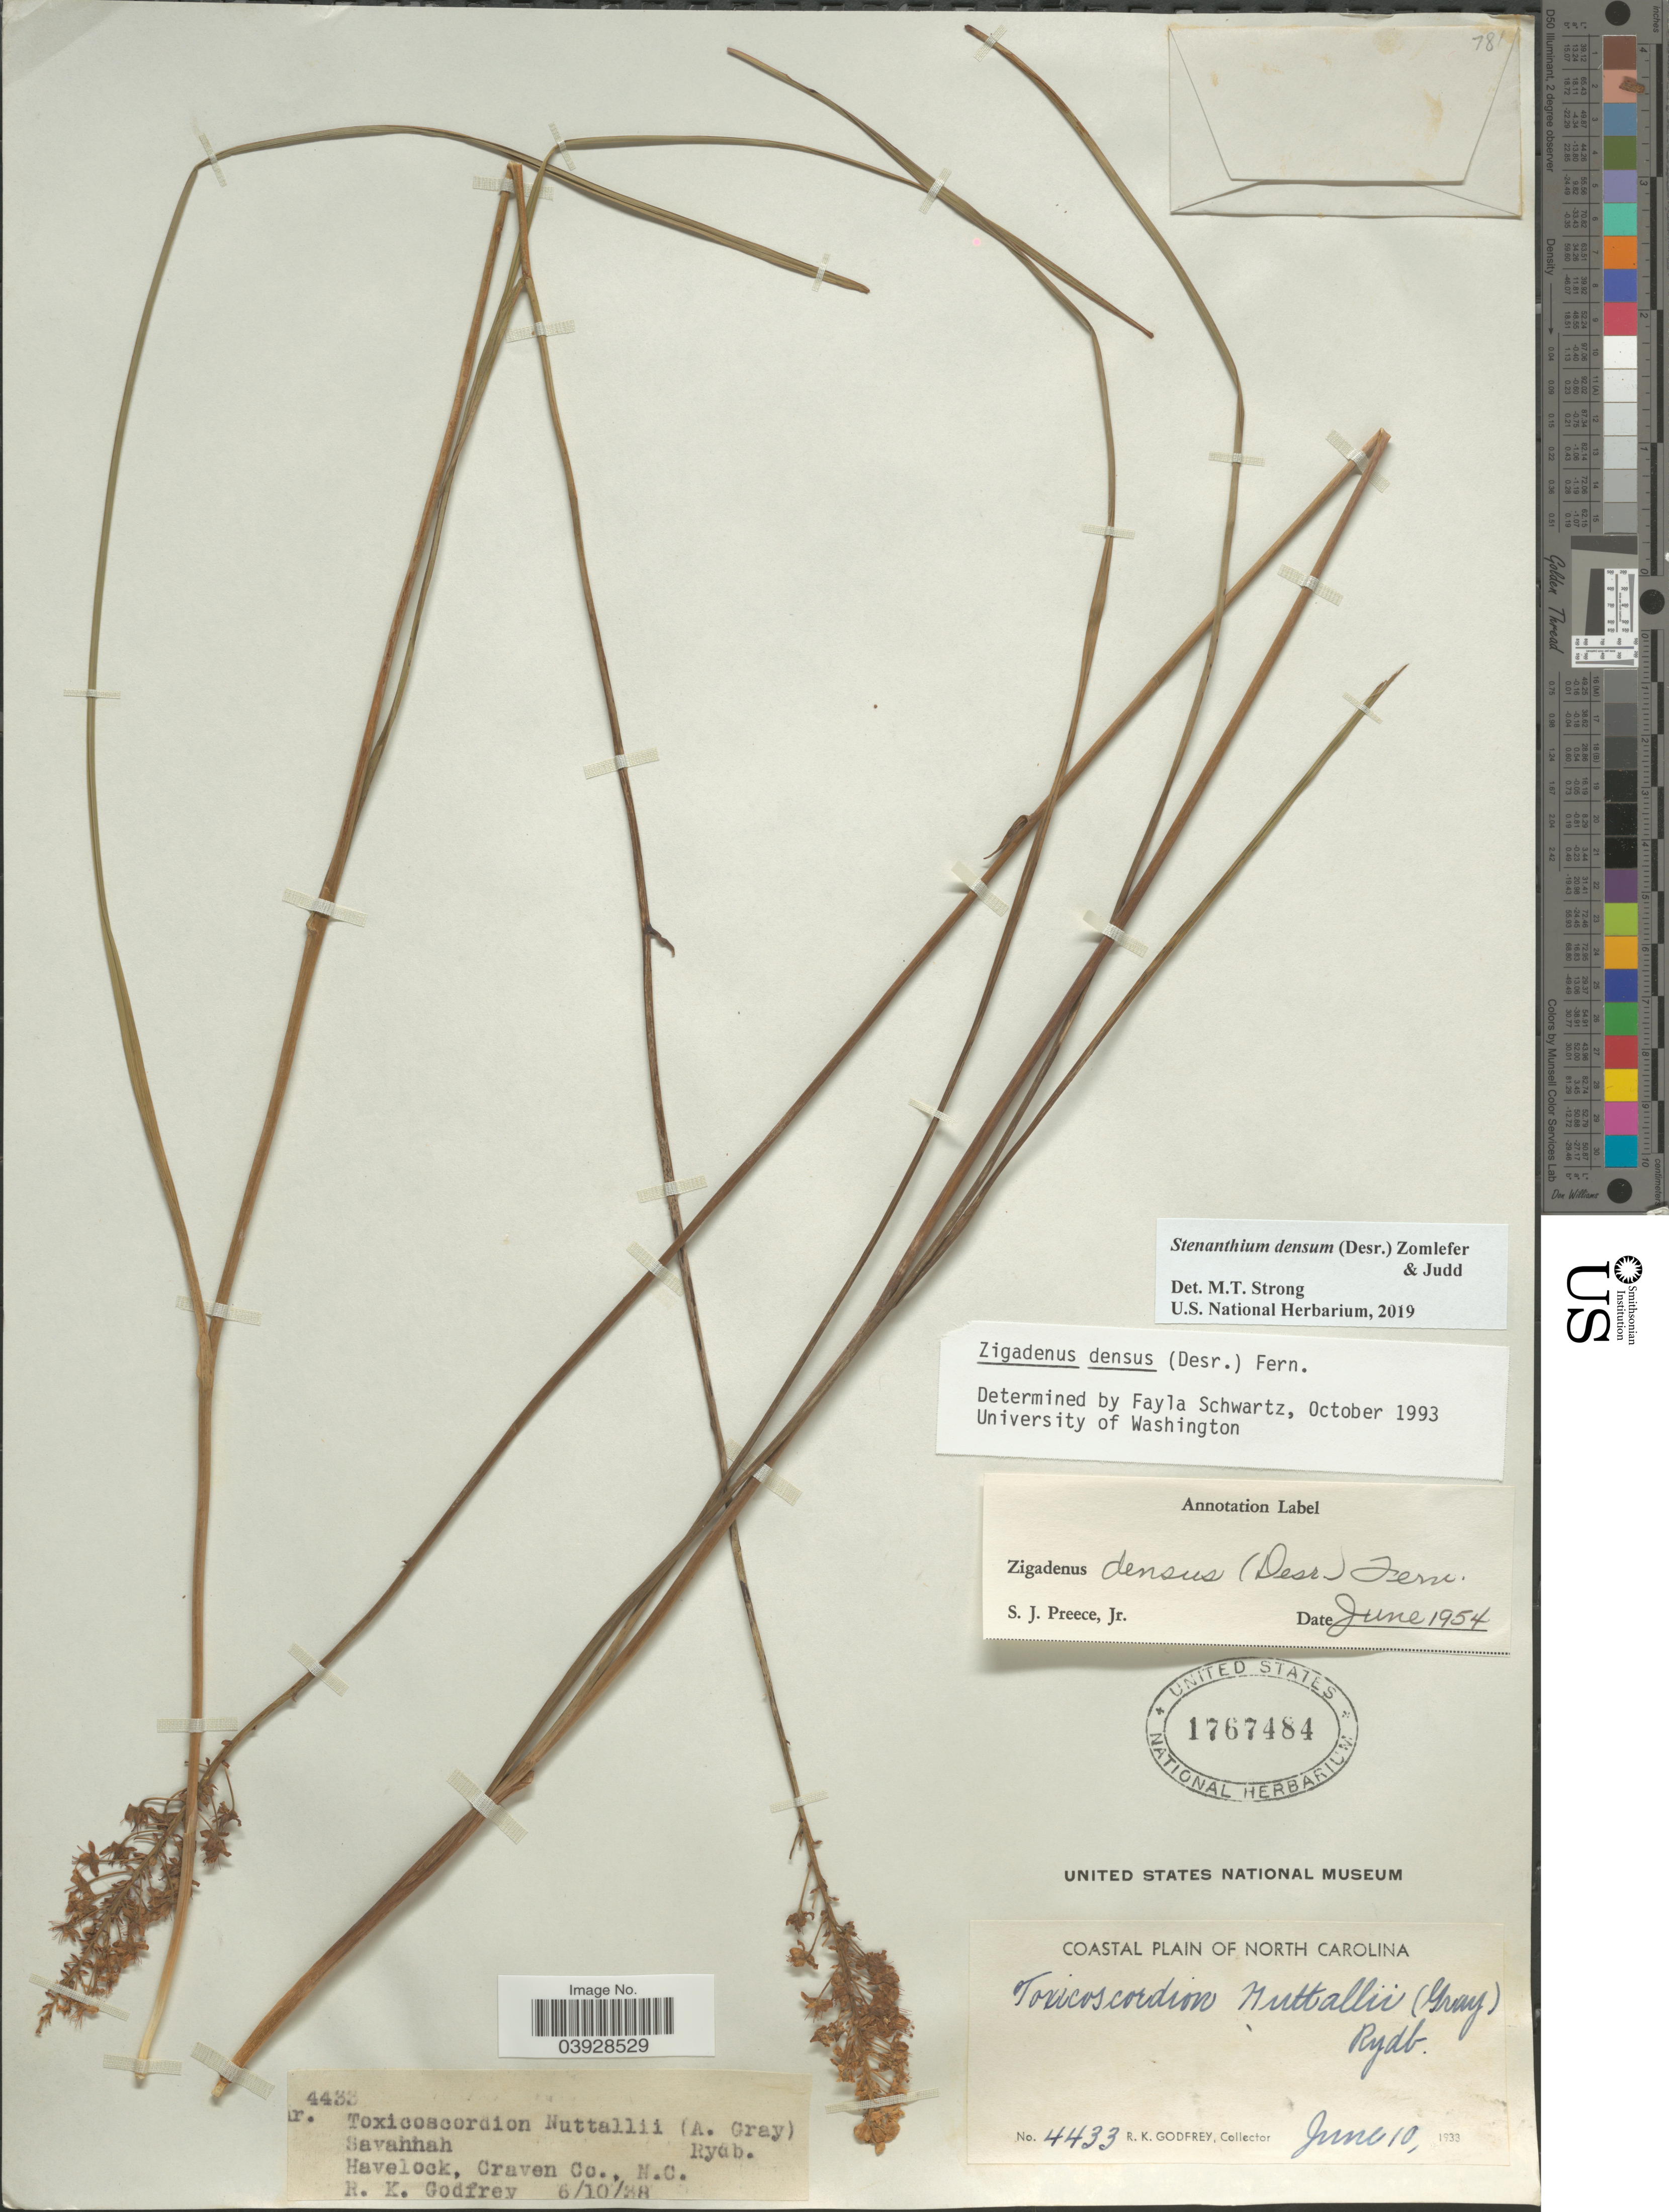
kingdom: Plantae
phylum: Tracheophyta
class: Liliopsida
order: Liliales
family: Melanthiaceae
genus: Stenanthium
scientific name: Stenanthium densum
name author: (Desr.) Zomlefer & Judd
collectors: R. K. Godfrey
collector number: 4433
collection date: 1938-06-10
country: United States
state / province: North Carolina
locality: Coastal Plain of North Carolina. Savannah. Havelock, Craven Co.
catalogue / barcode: US 1767484